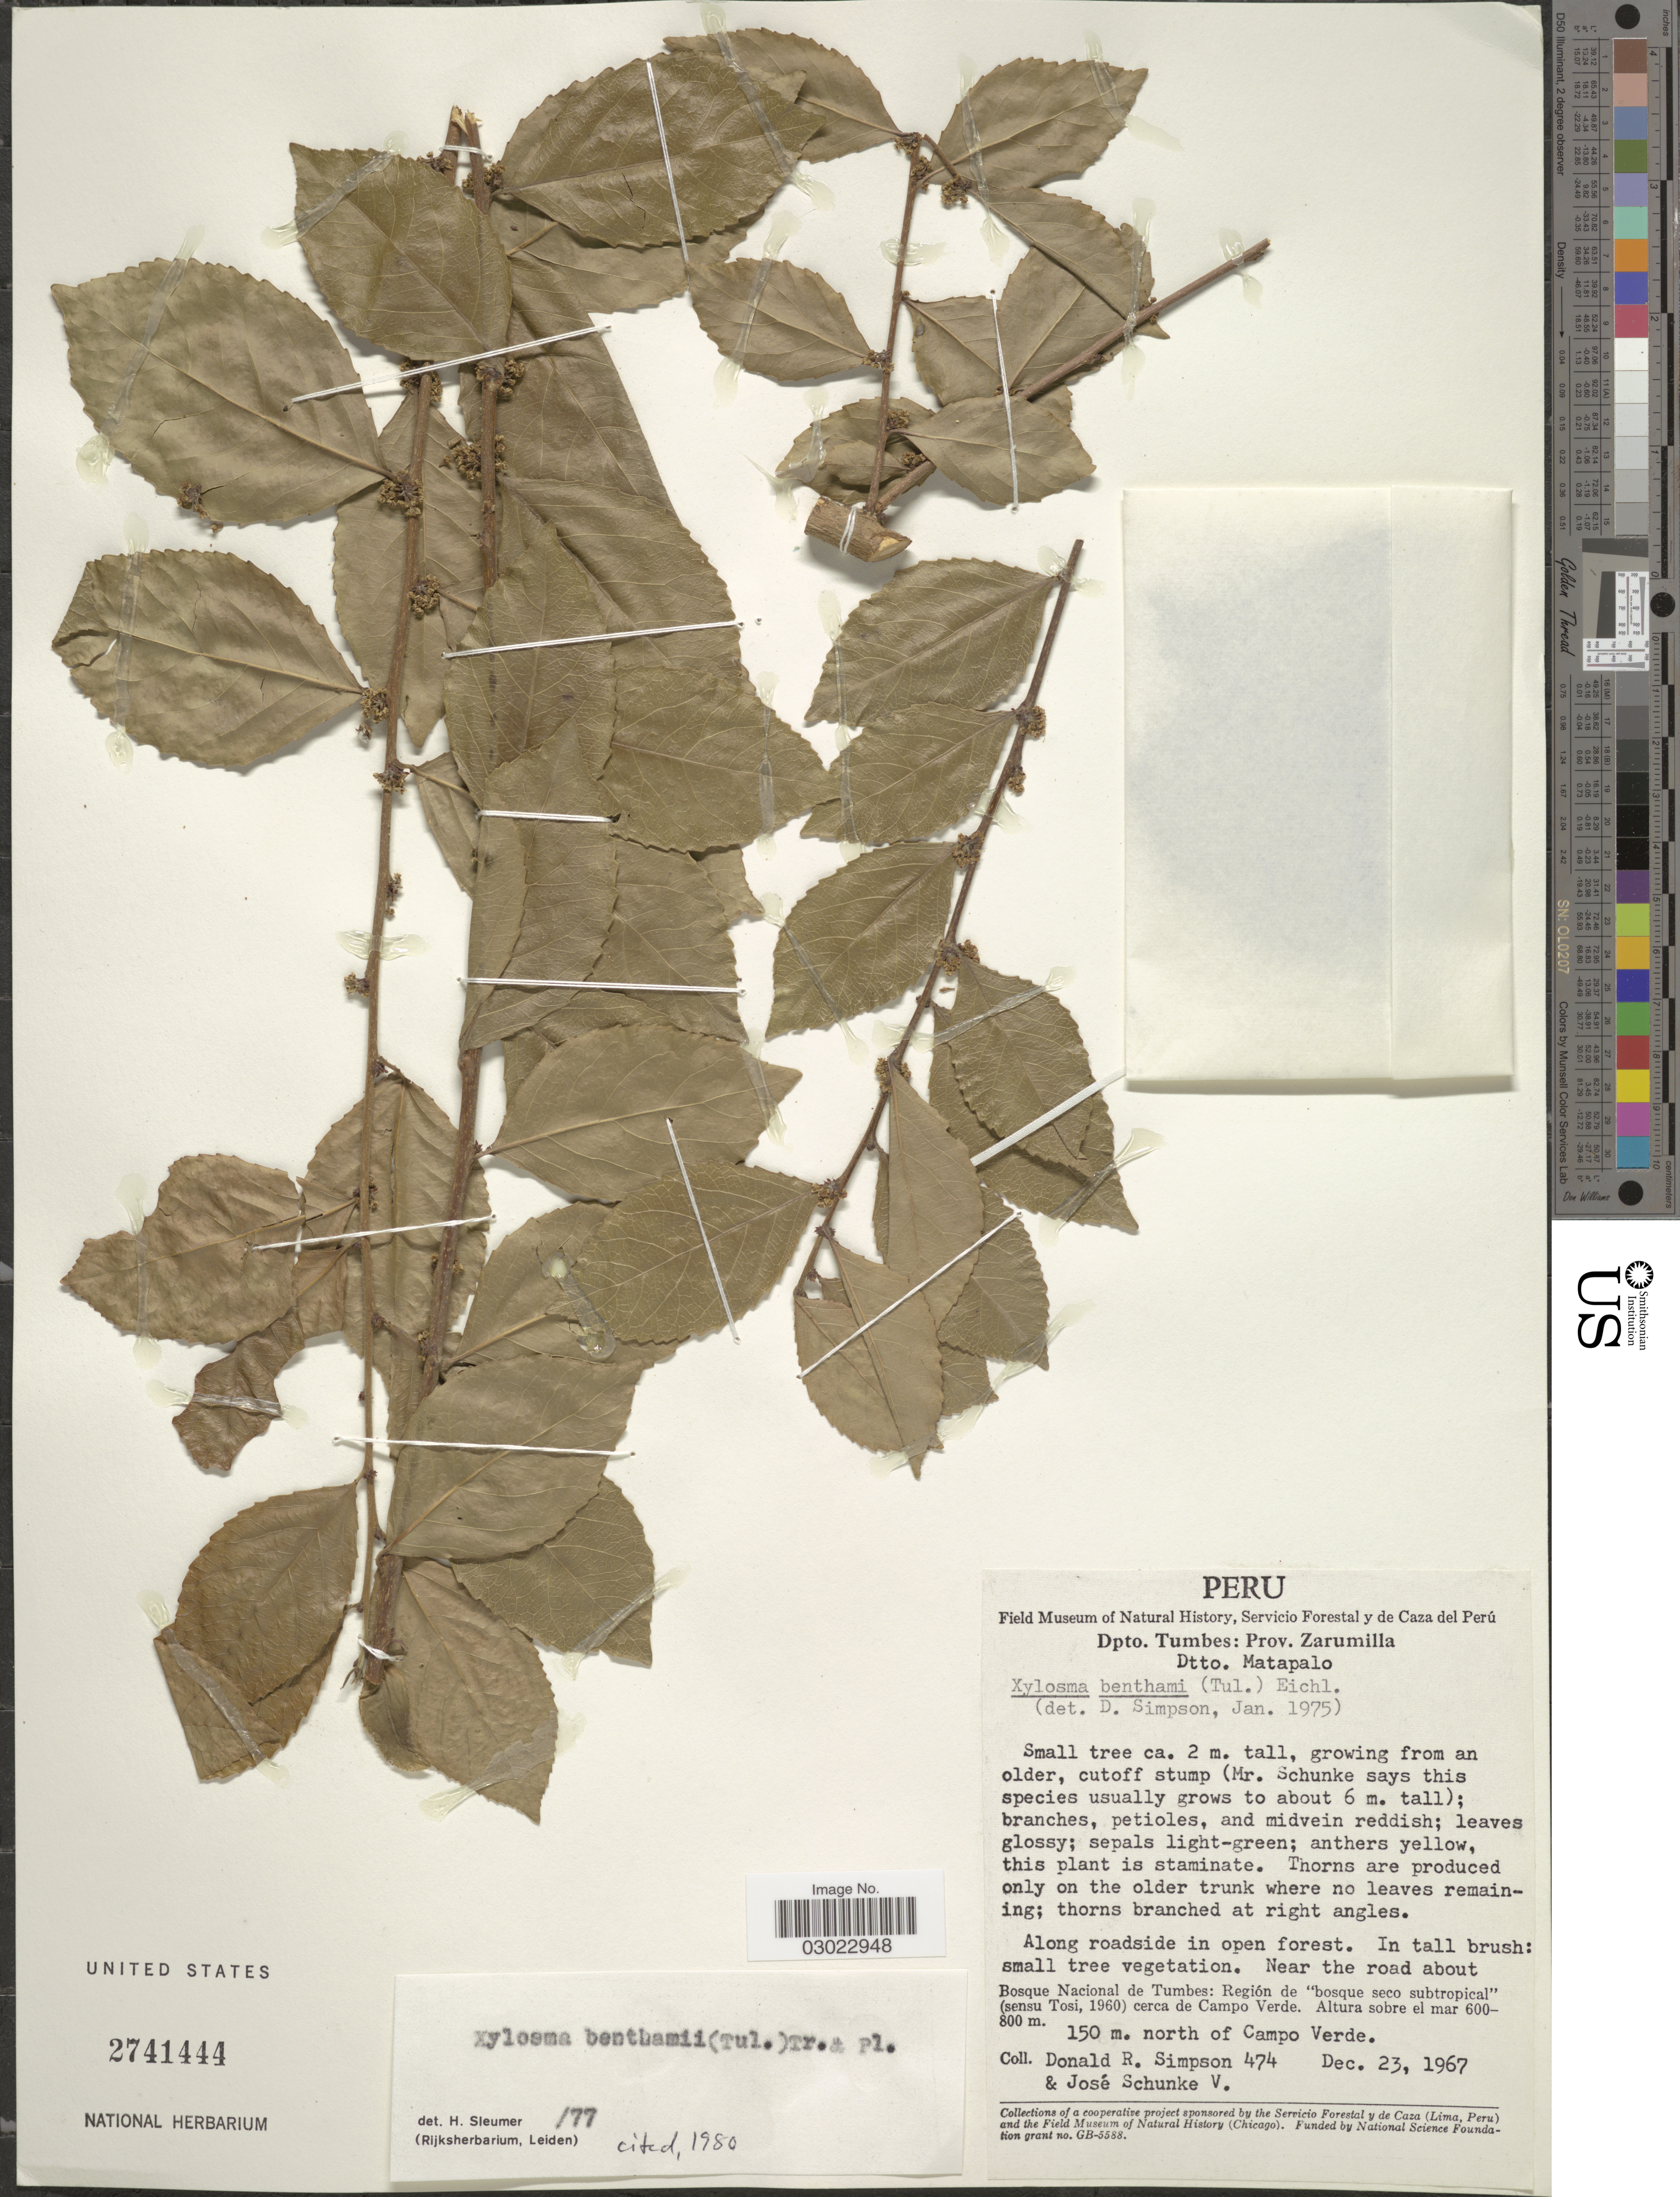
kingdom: Plantae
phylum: Tracheophyta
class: Magnoliopsida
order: Malpighiales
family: Salicaceae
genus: Xylosma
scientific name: Xylosma benthamii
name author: (Tul.) Triana & Planch.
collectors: D. R. Simpson & J. Schunke Vigo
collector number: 474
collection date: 1967-12-23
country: Peru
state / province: Tumbes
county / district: Zarumilla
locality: Dpto. Tumbes: Prov. Zaumilla. Dtto. Matapalo. Along roadside in open forest. Bosque Nacional de Tumbes: Región de "bosque seco subtropical" (sensu tosi, 1960) cerca de Campo Verde. 150 m. north of Campo Verde.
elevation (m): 600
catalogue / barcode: US 2741444